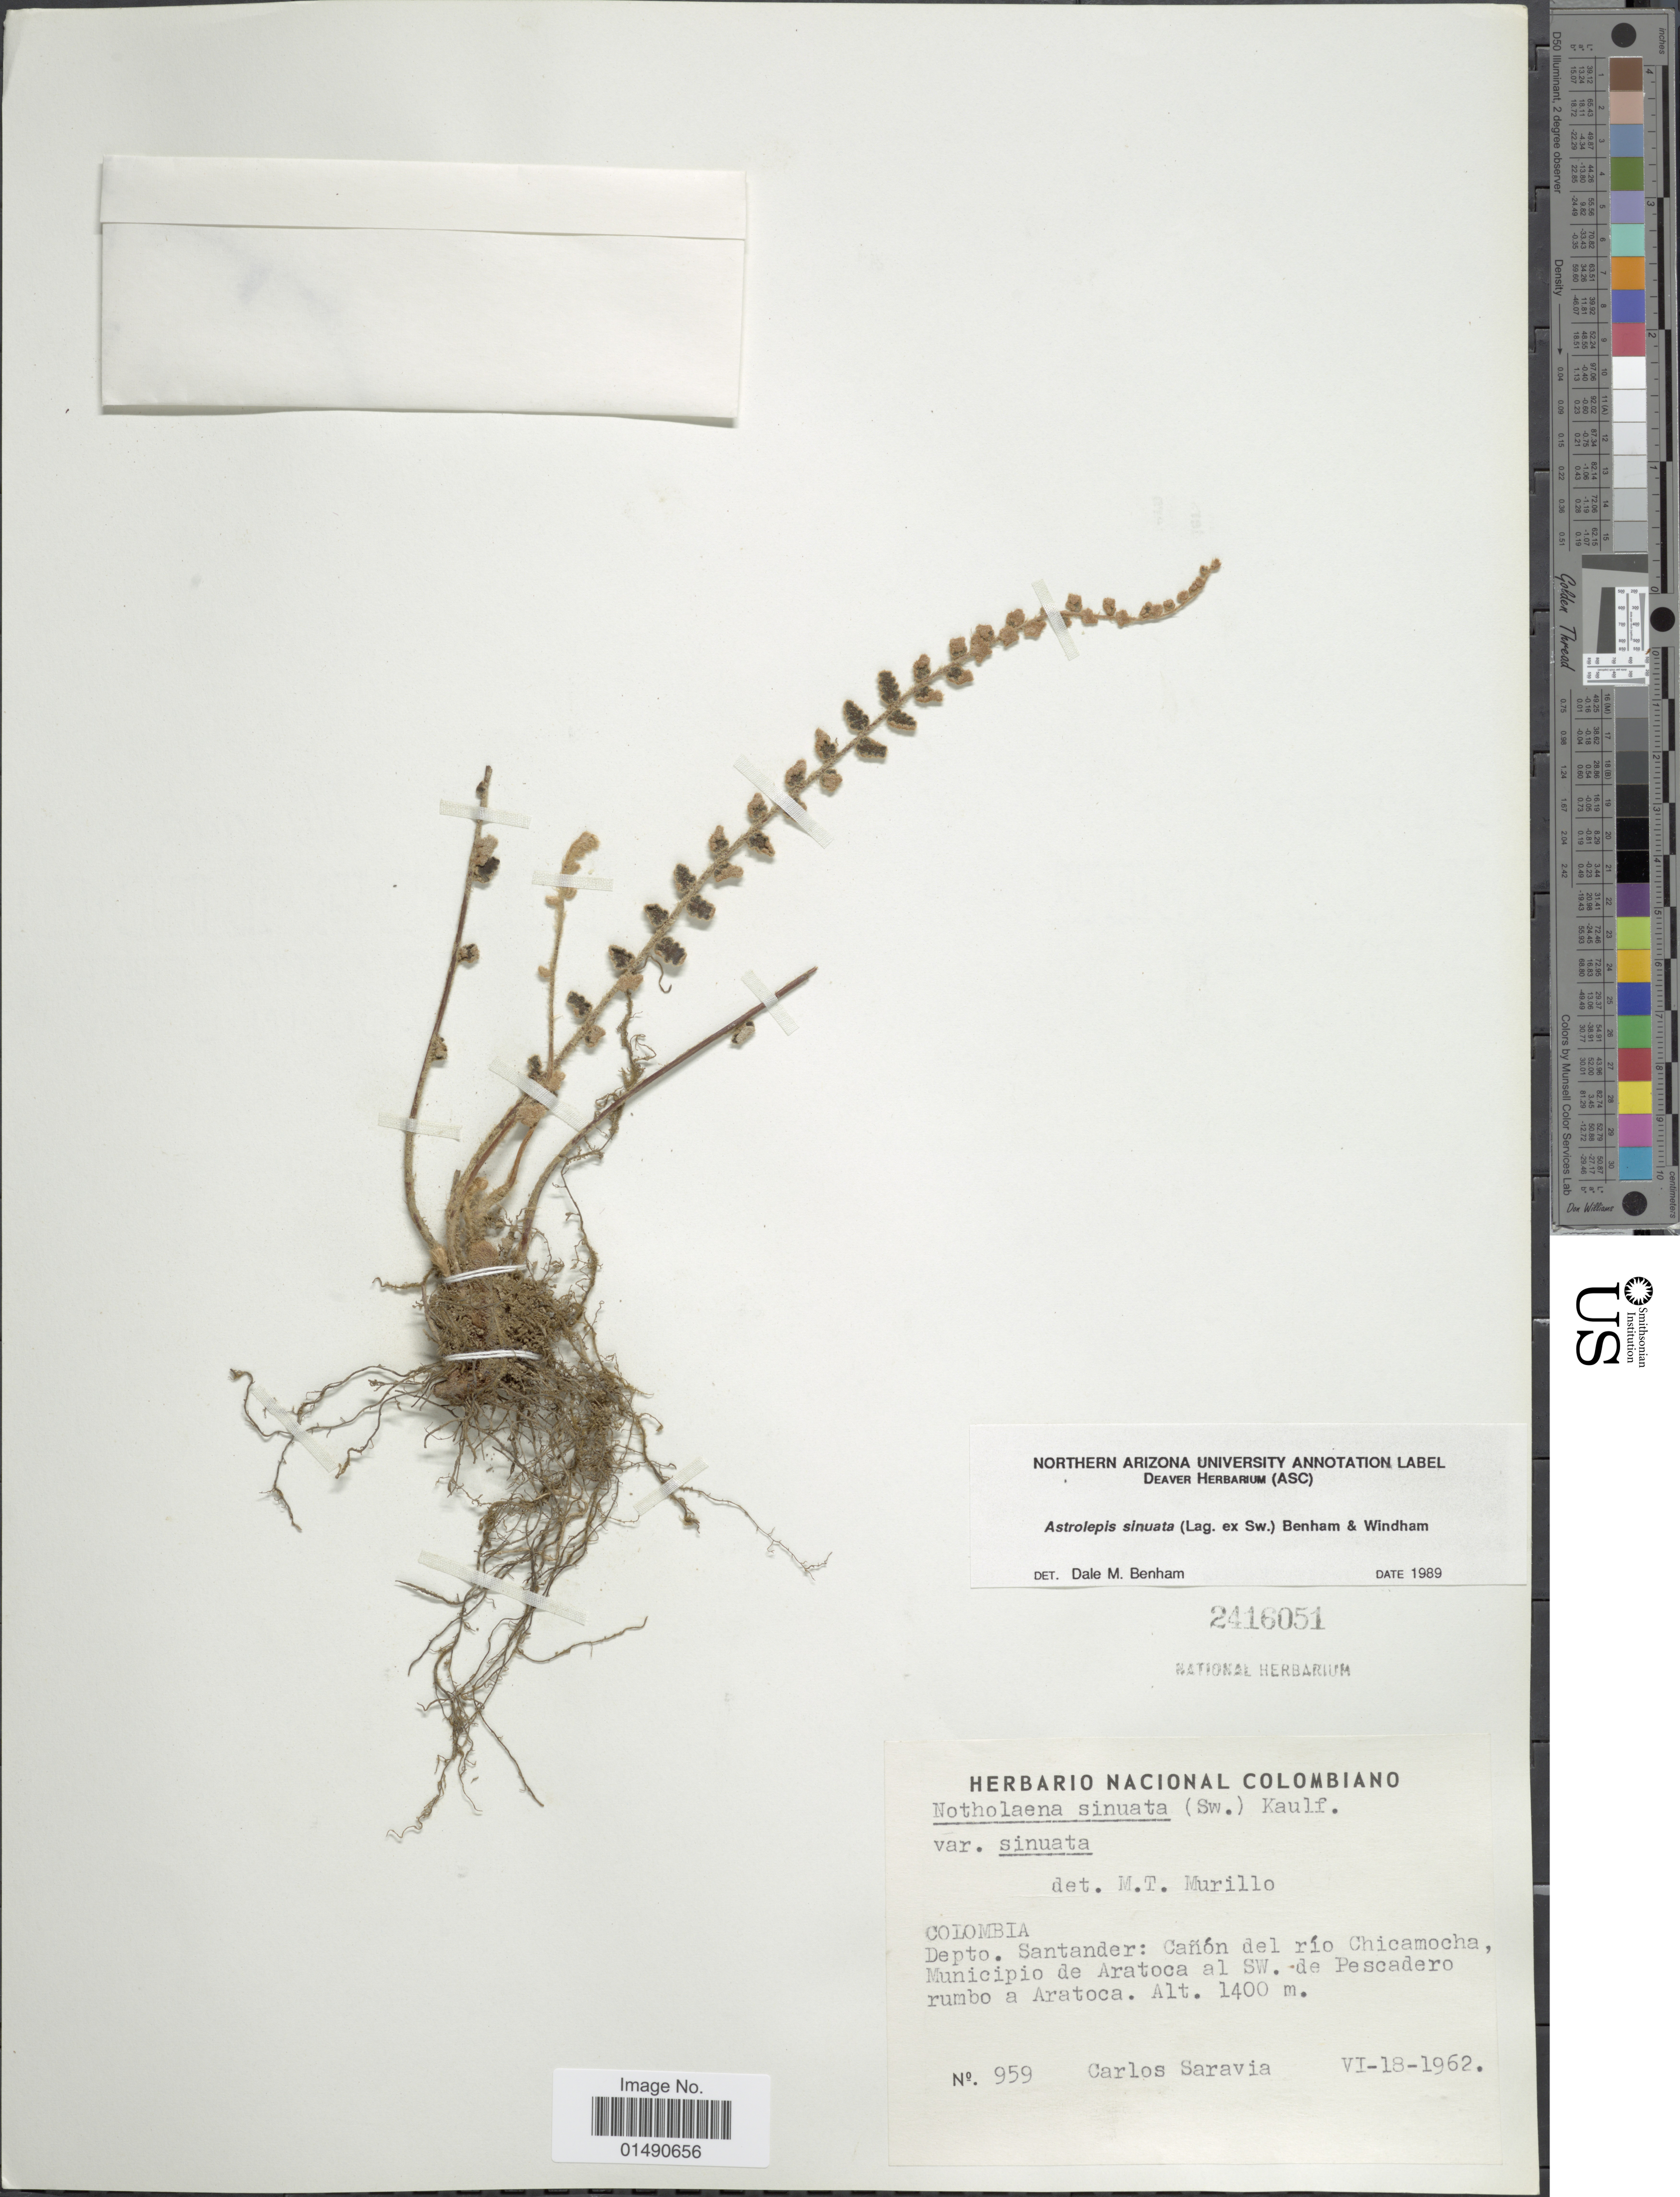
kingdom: Plantae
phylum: Tracheophyta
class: Polypodiopsida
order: Polypodiales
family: Pteridaceae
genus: Astrolepis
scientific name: Astrolepis sinuata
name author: (Lag. ex Sw.) D.M. Benham & Windham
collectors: C. Saravia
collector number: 959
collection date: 1962-06-18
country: Colombia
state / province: Santander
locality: Cañon del rio Chicamocha, Municipio de Aratoca al SW. de Pescadero rumbo a Aratoca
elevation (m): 1400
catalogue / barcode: US 2416051